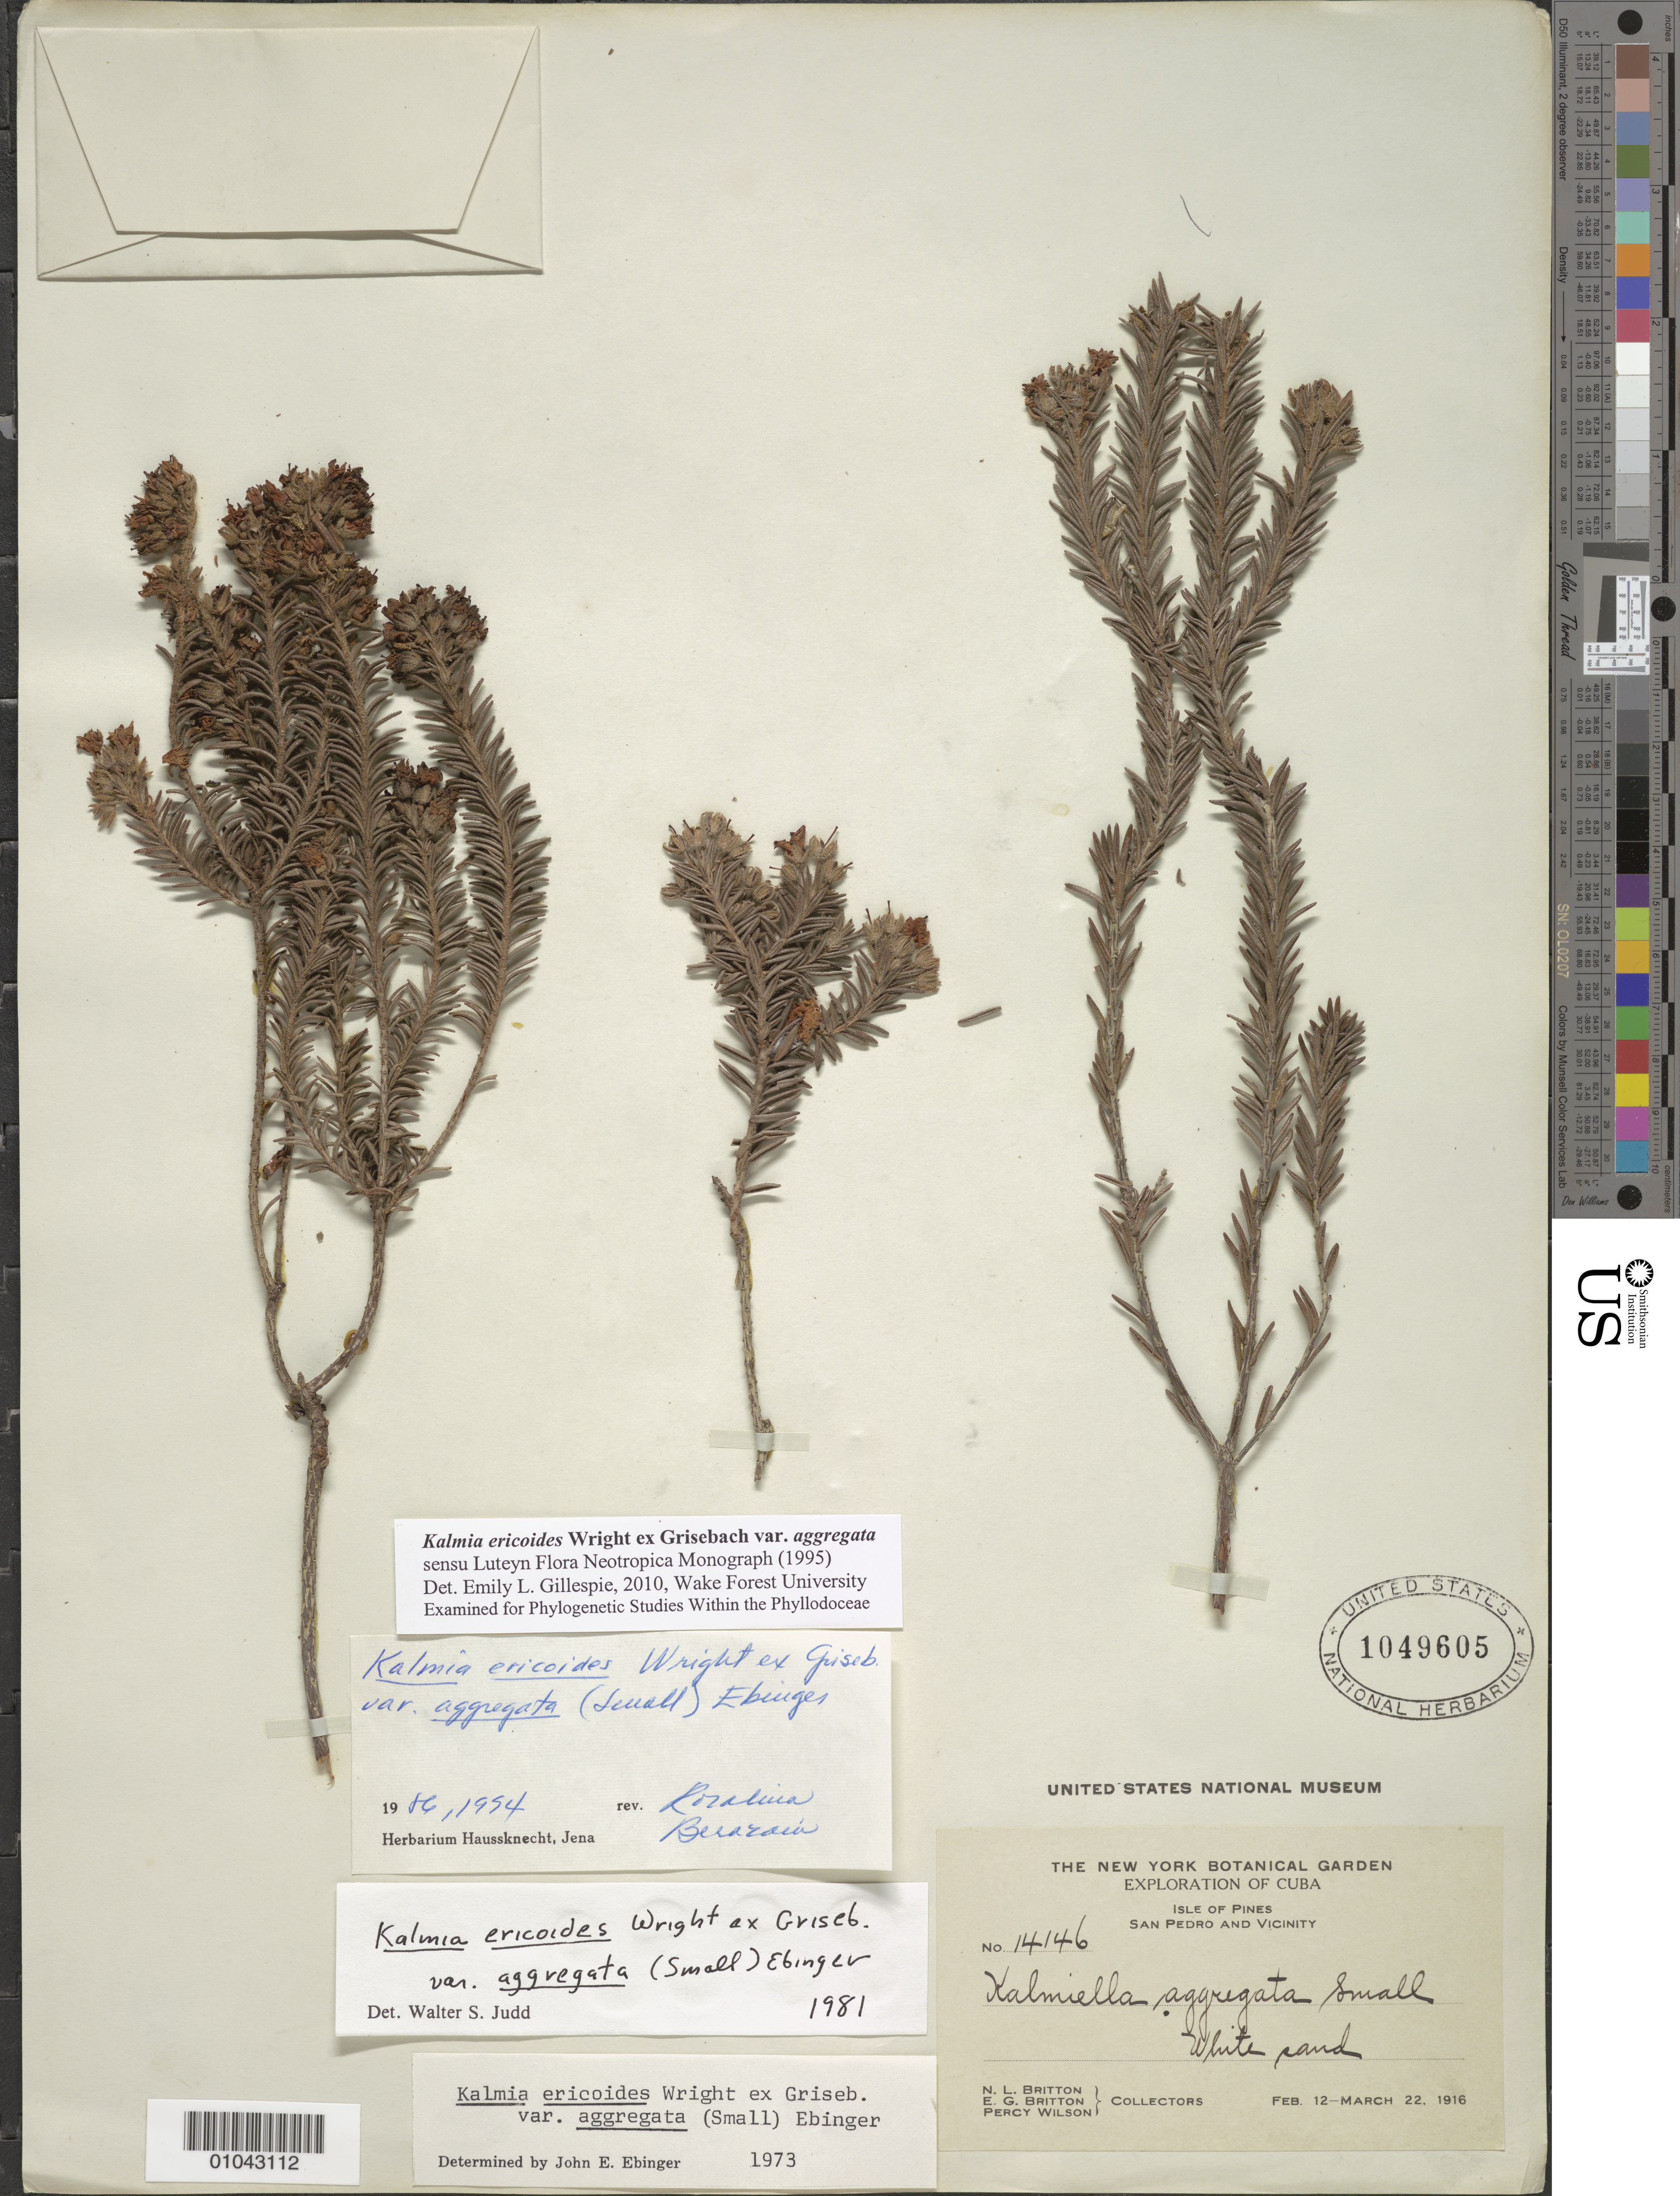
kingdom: Plantae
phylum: Tracheophyta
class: Magnoliopsida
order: Ericales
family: Ericaceae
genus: Kalmia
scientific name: Kalmia ericoides var. aggregata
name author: (Small) Ebinger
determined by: Judd, Walter S.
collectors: N. Britton, E. G. Britton & P. Wilson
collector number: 14146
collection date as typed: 12 Feb 1916 to 22 Mar 1916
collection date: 1916-02-12/1916-03-22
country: Cuba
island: Isla de la Juventud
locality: San Pedro and vicinity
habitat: White sand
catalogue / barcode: US 1049605